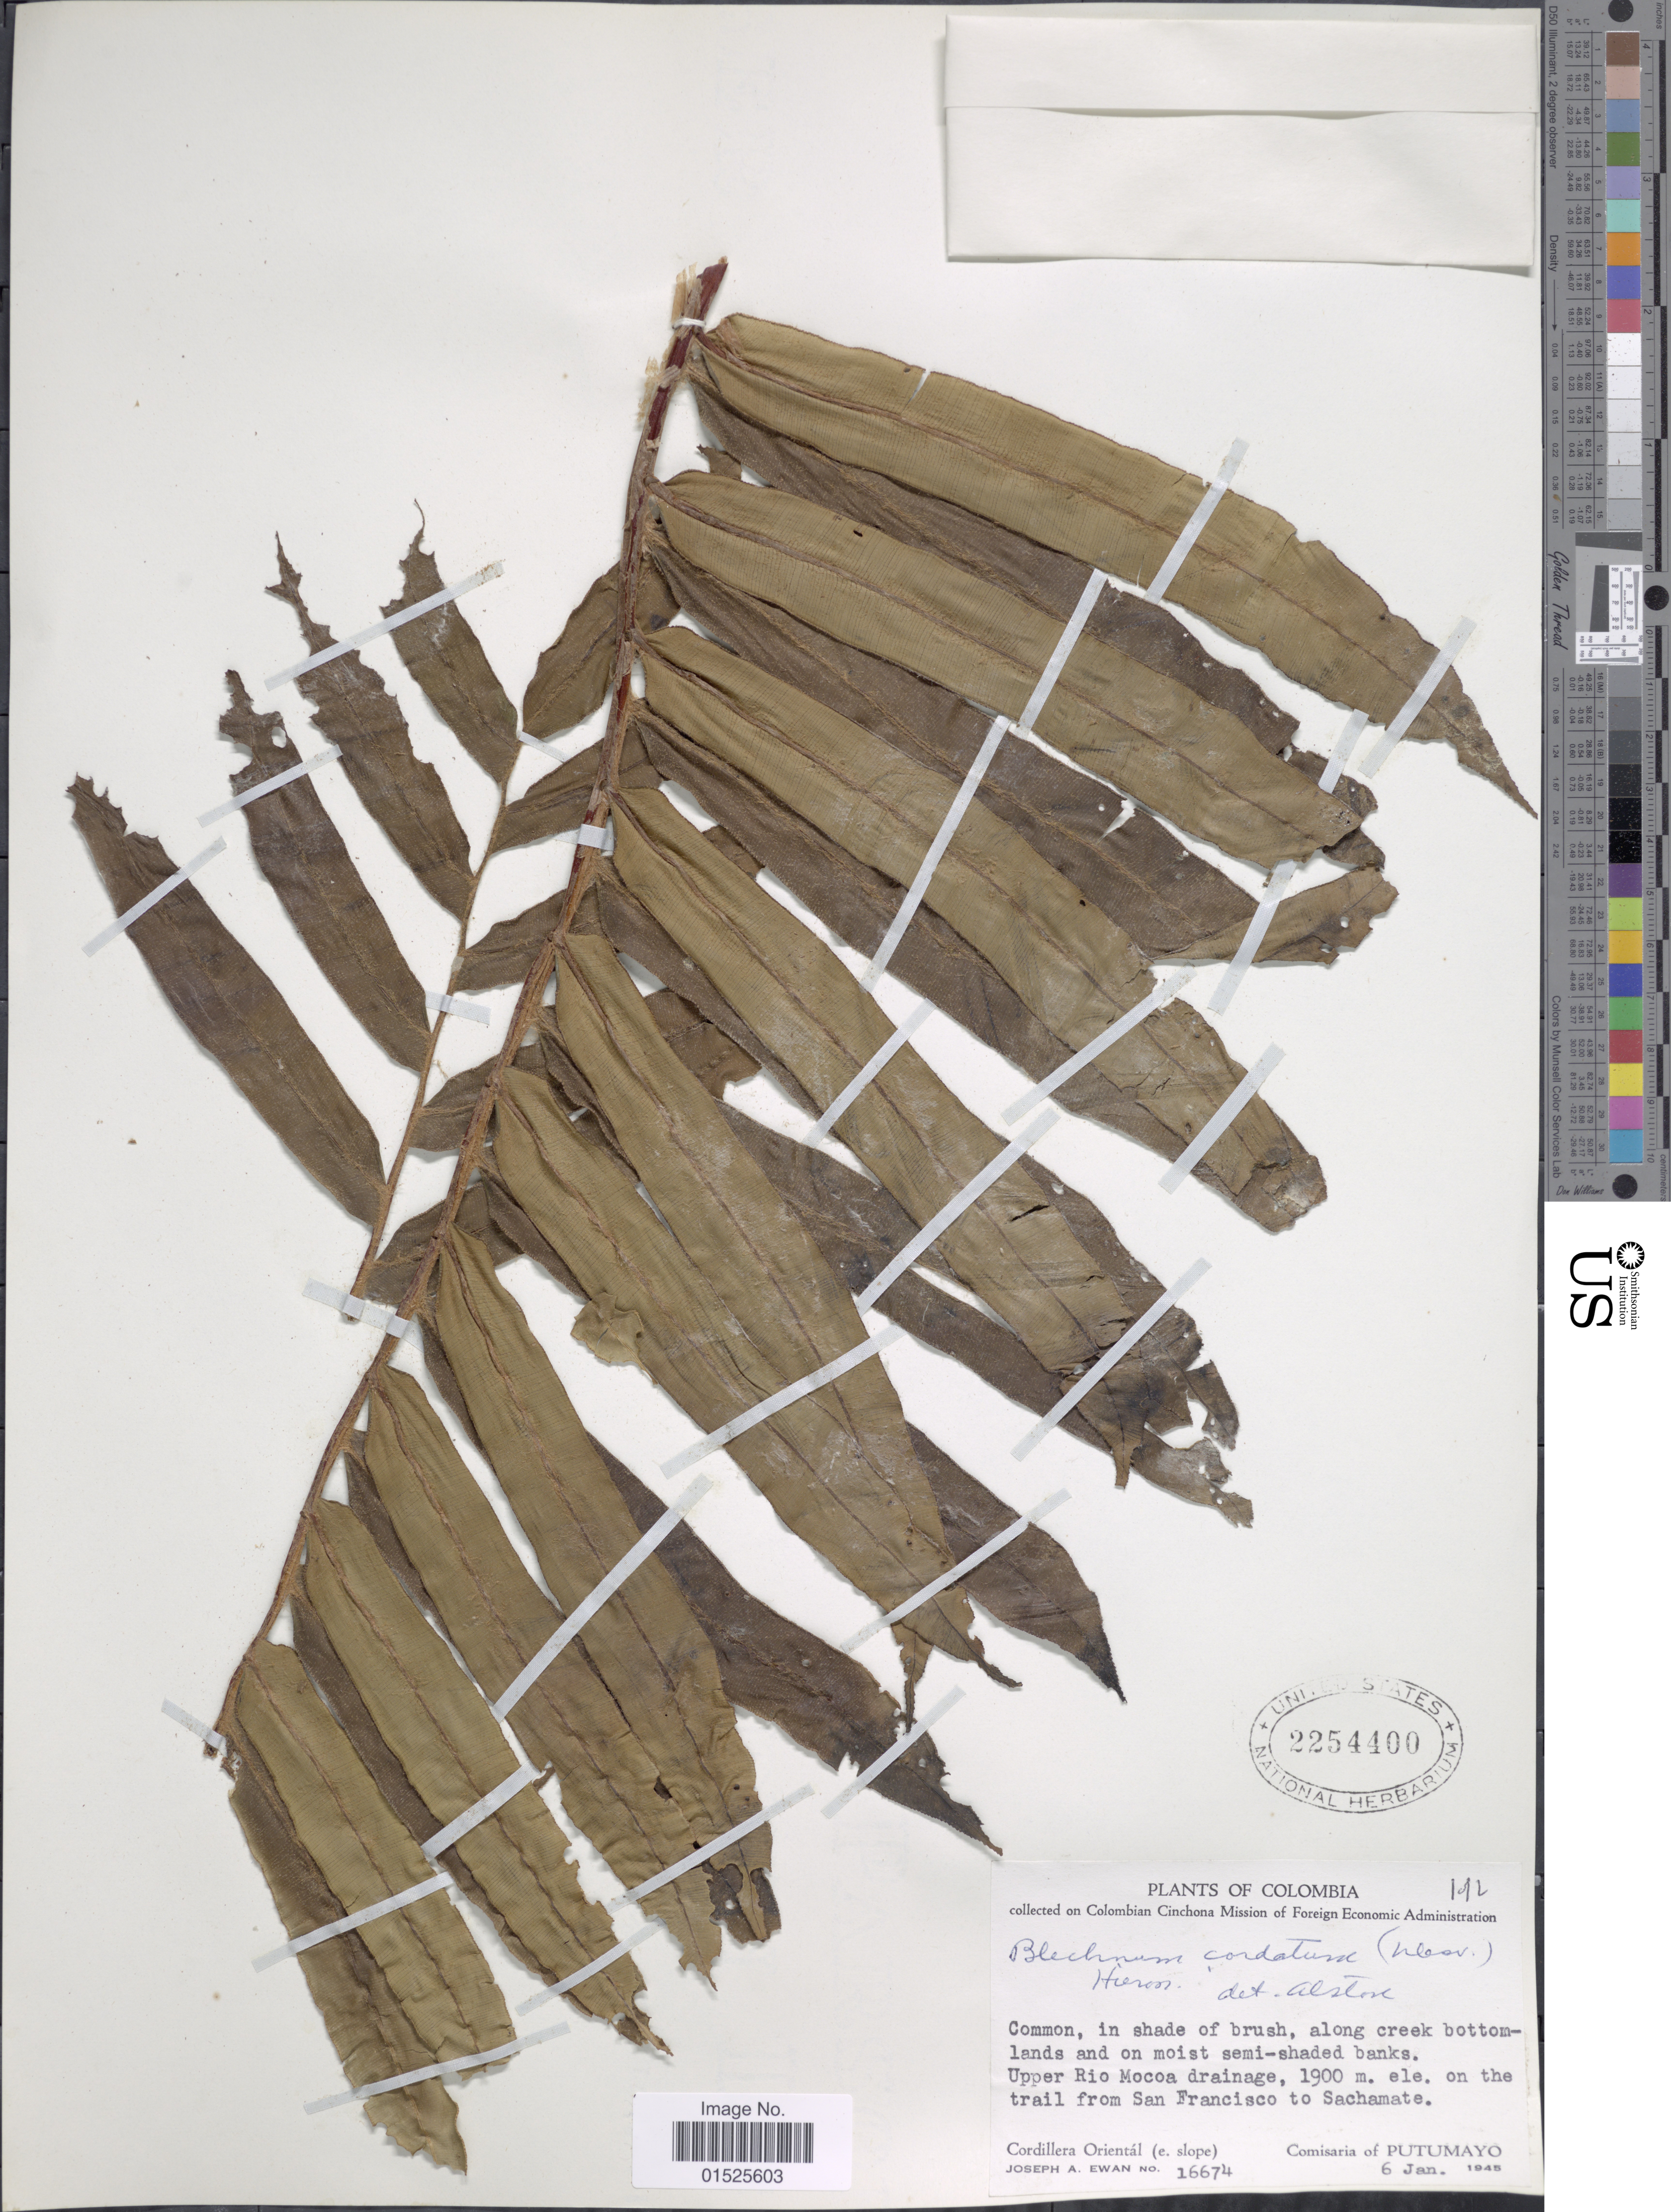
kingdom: Plantae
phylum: Tracheophyta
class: Polypodiopsida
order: Polypodiales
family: Blechnaceae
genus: Blechnum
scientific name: Blechnum cordatum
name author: (Desv.) Hieron.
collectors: J. A. Ewan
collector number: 16674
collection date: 1945-01-06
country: Colombia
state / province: Putumayo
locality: Upper Rio Mocoa drainage, on the trail from San Francisco to Sachamate. Cordillera Orientál (e. slope)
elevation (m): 1900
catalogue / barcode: US 2254400